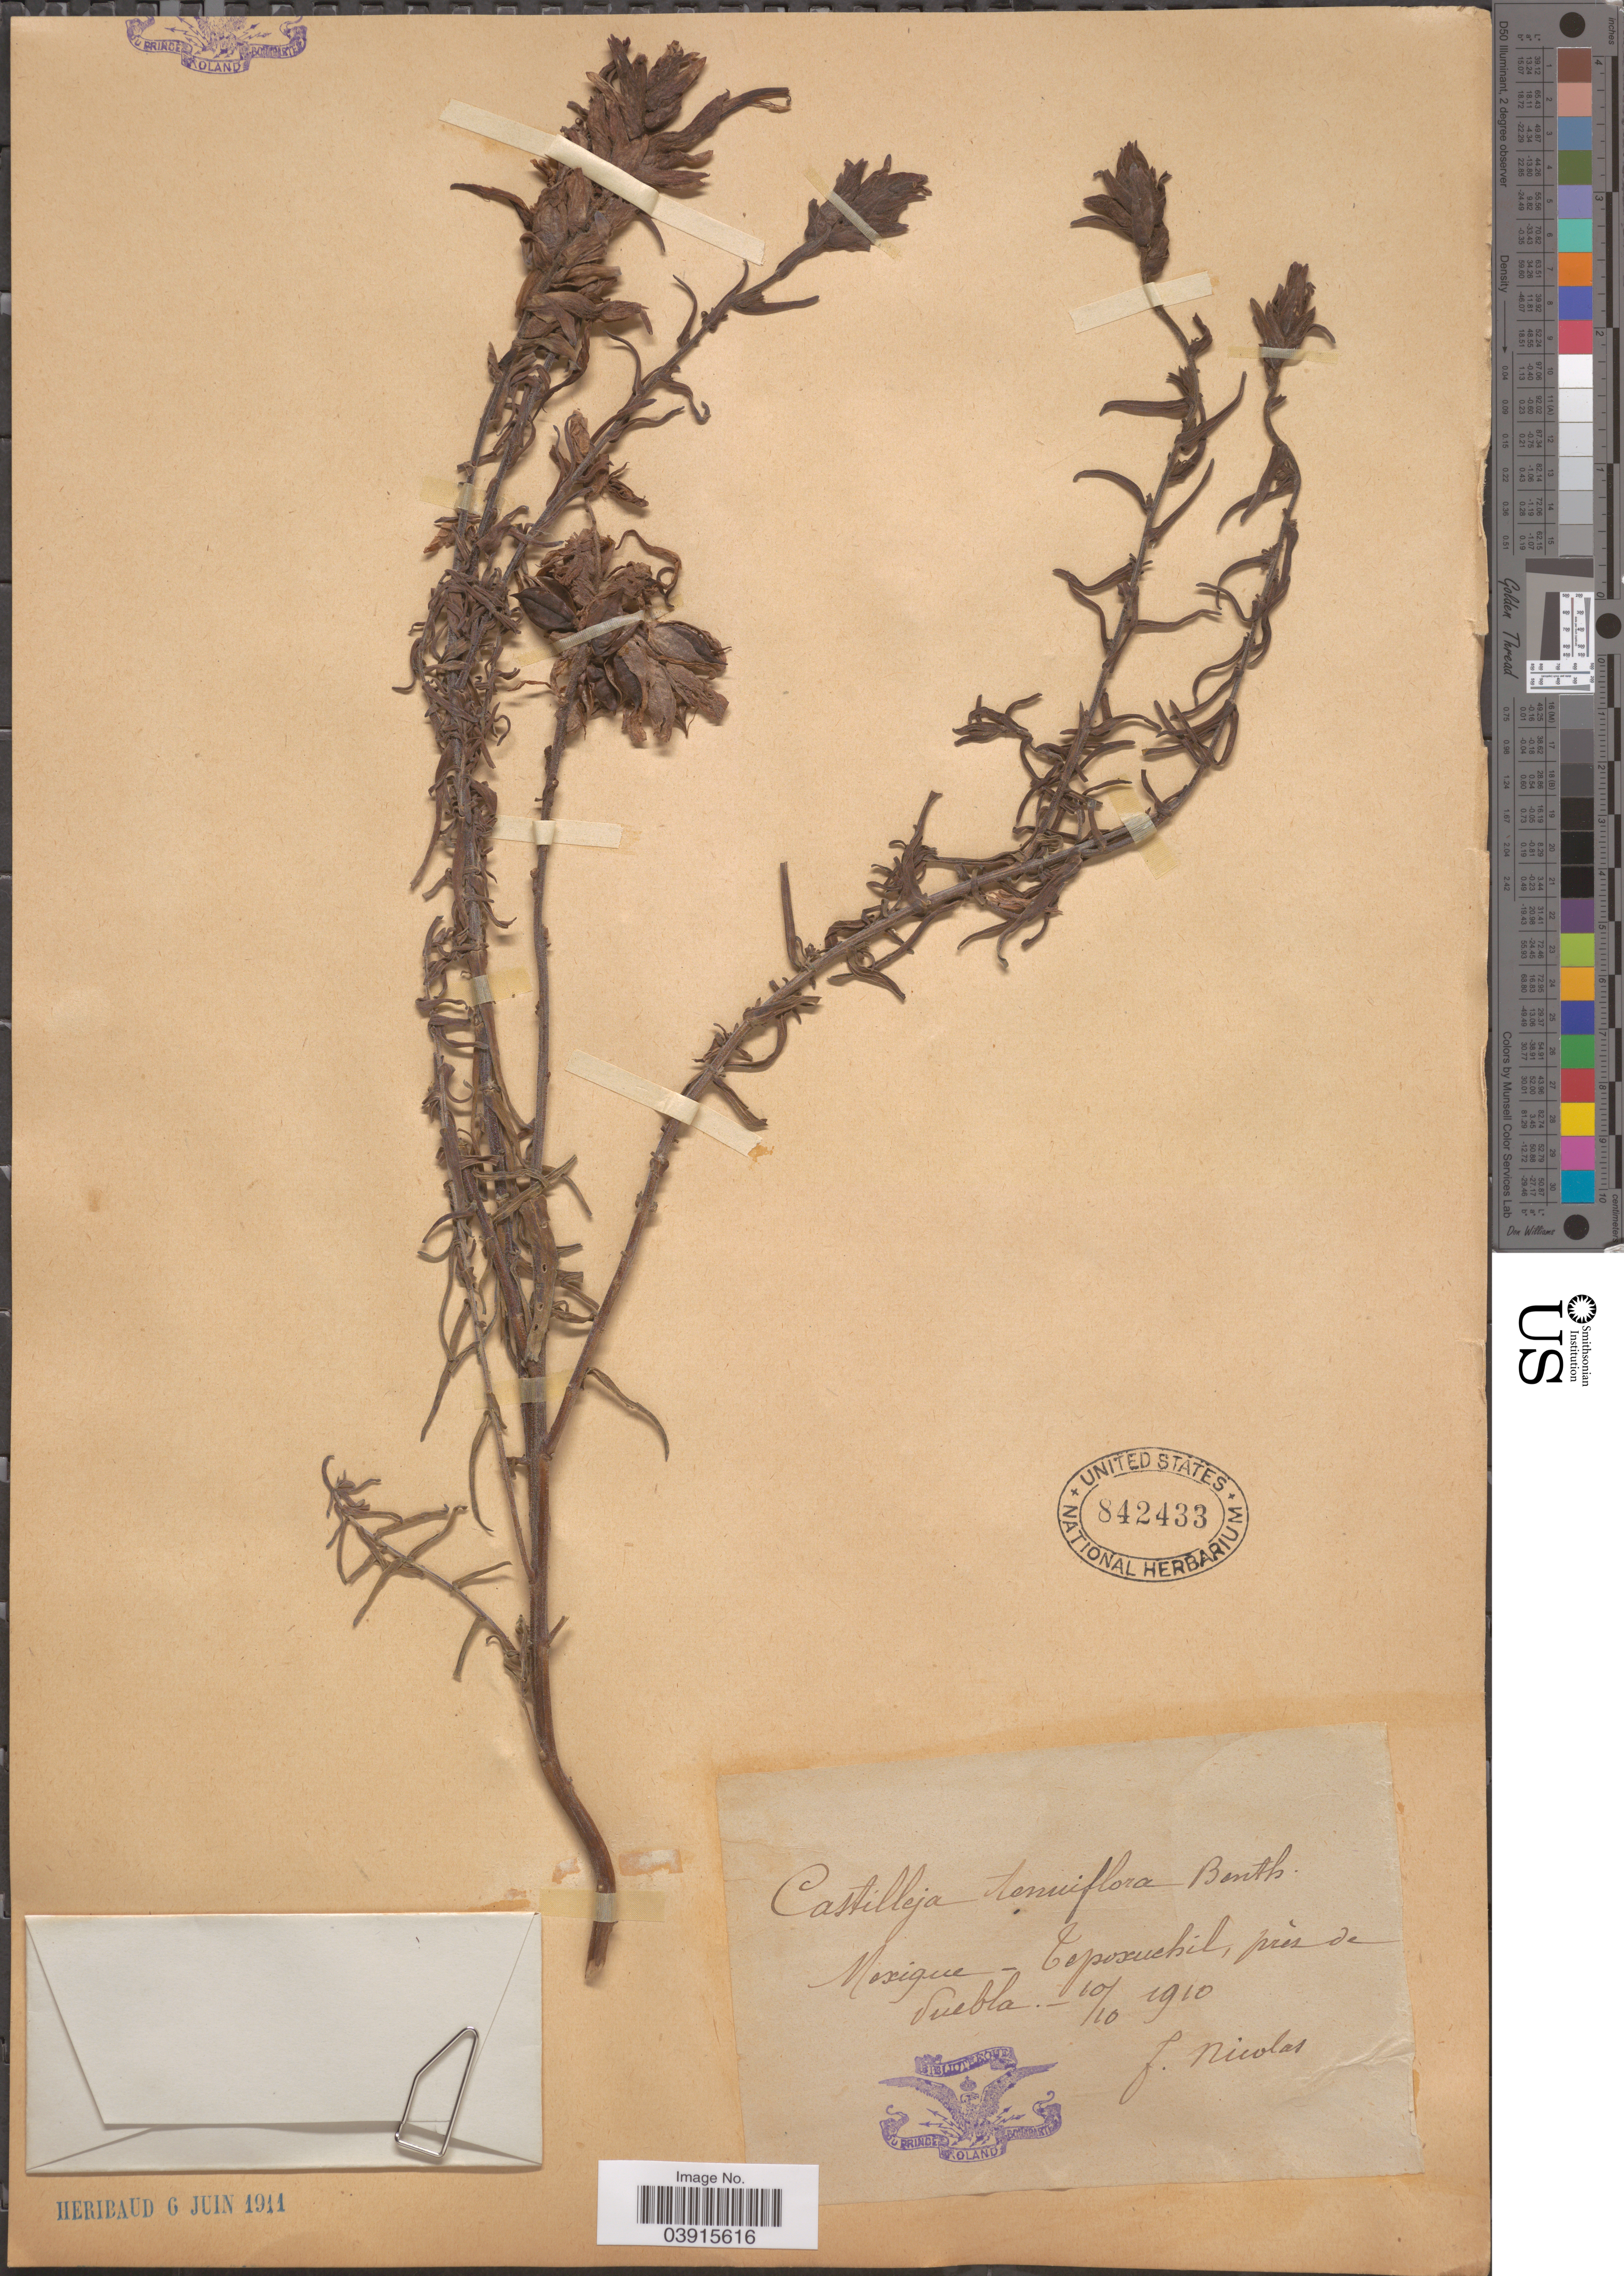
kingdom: Plantae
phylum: Tracheophyta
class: Magnoliopsida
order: Lamiales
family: Orobanchaceae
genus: Castilleja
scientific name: Castilleja tenuiflora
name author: Benth.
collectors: F. Nicolas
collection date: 1910-10-10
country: Mexico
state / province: Puebla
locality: Tepoxuchil, près de Puebla.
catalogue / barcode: US 842433